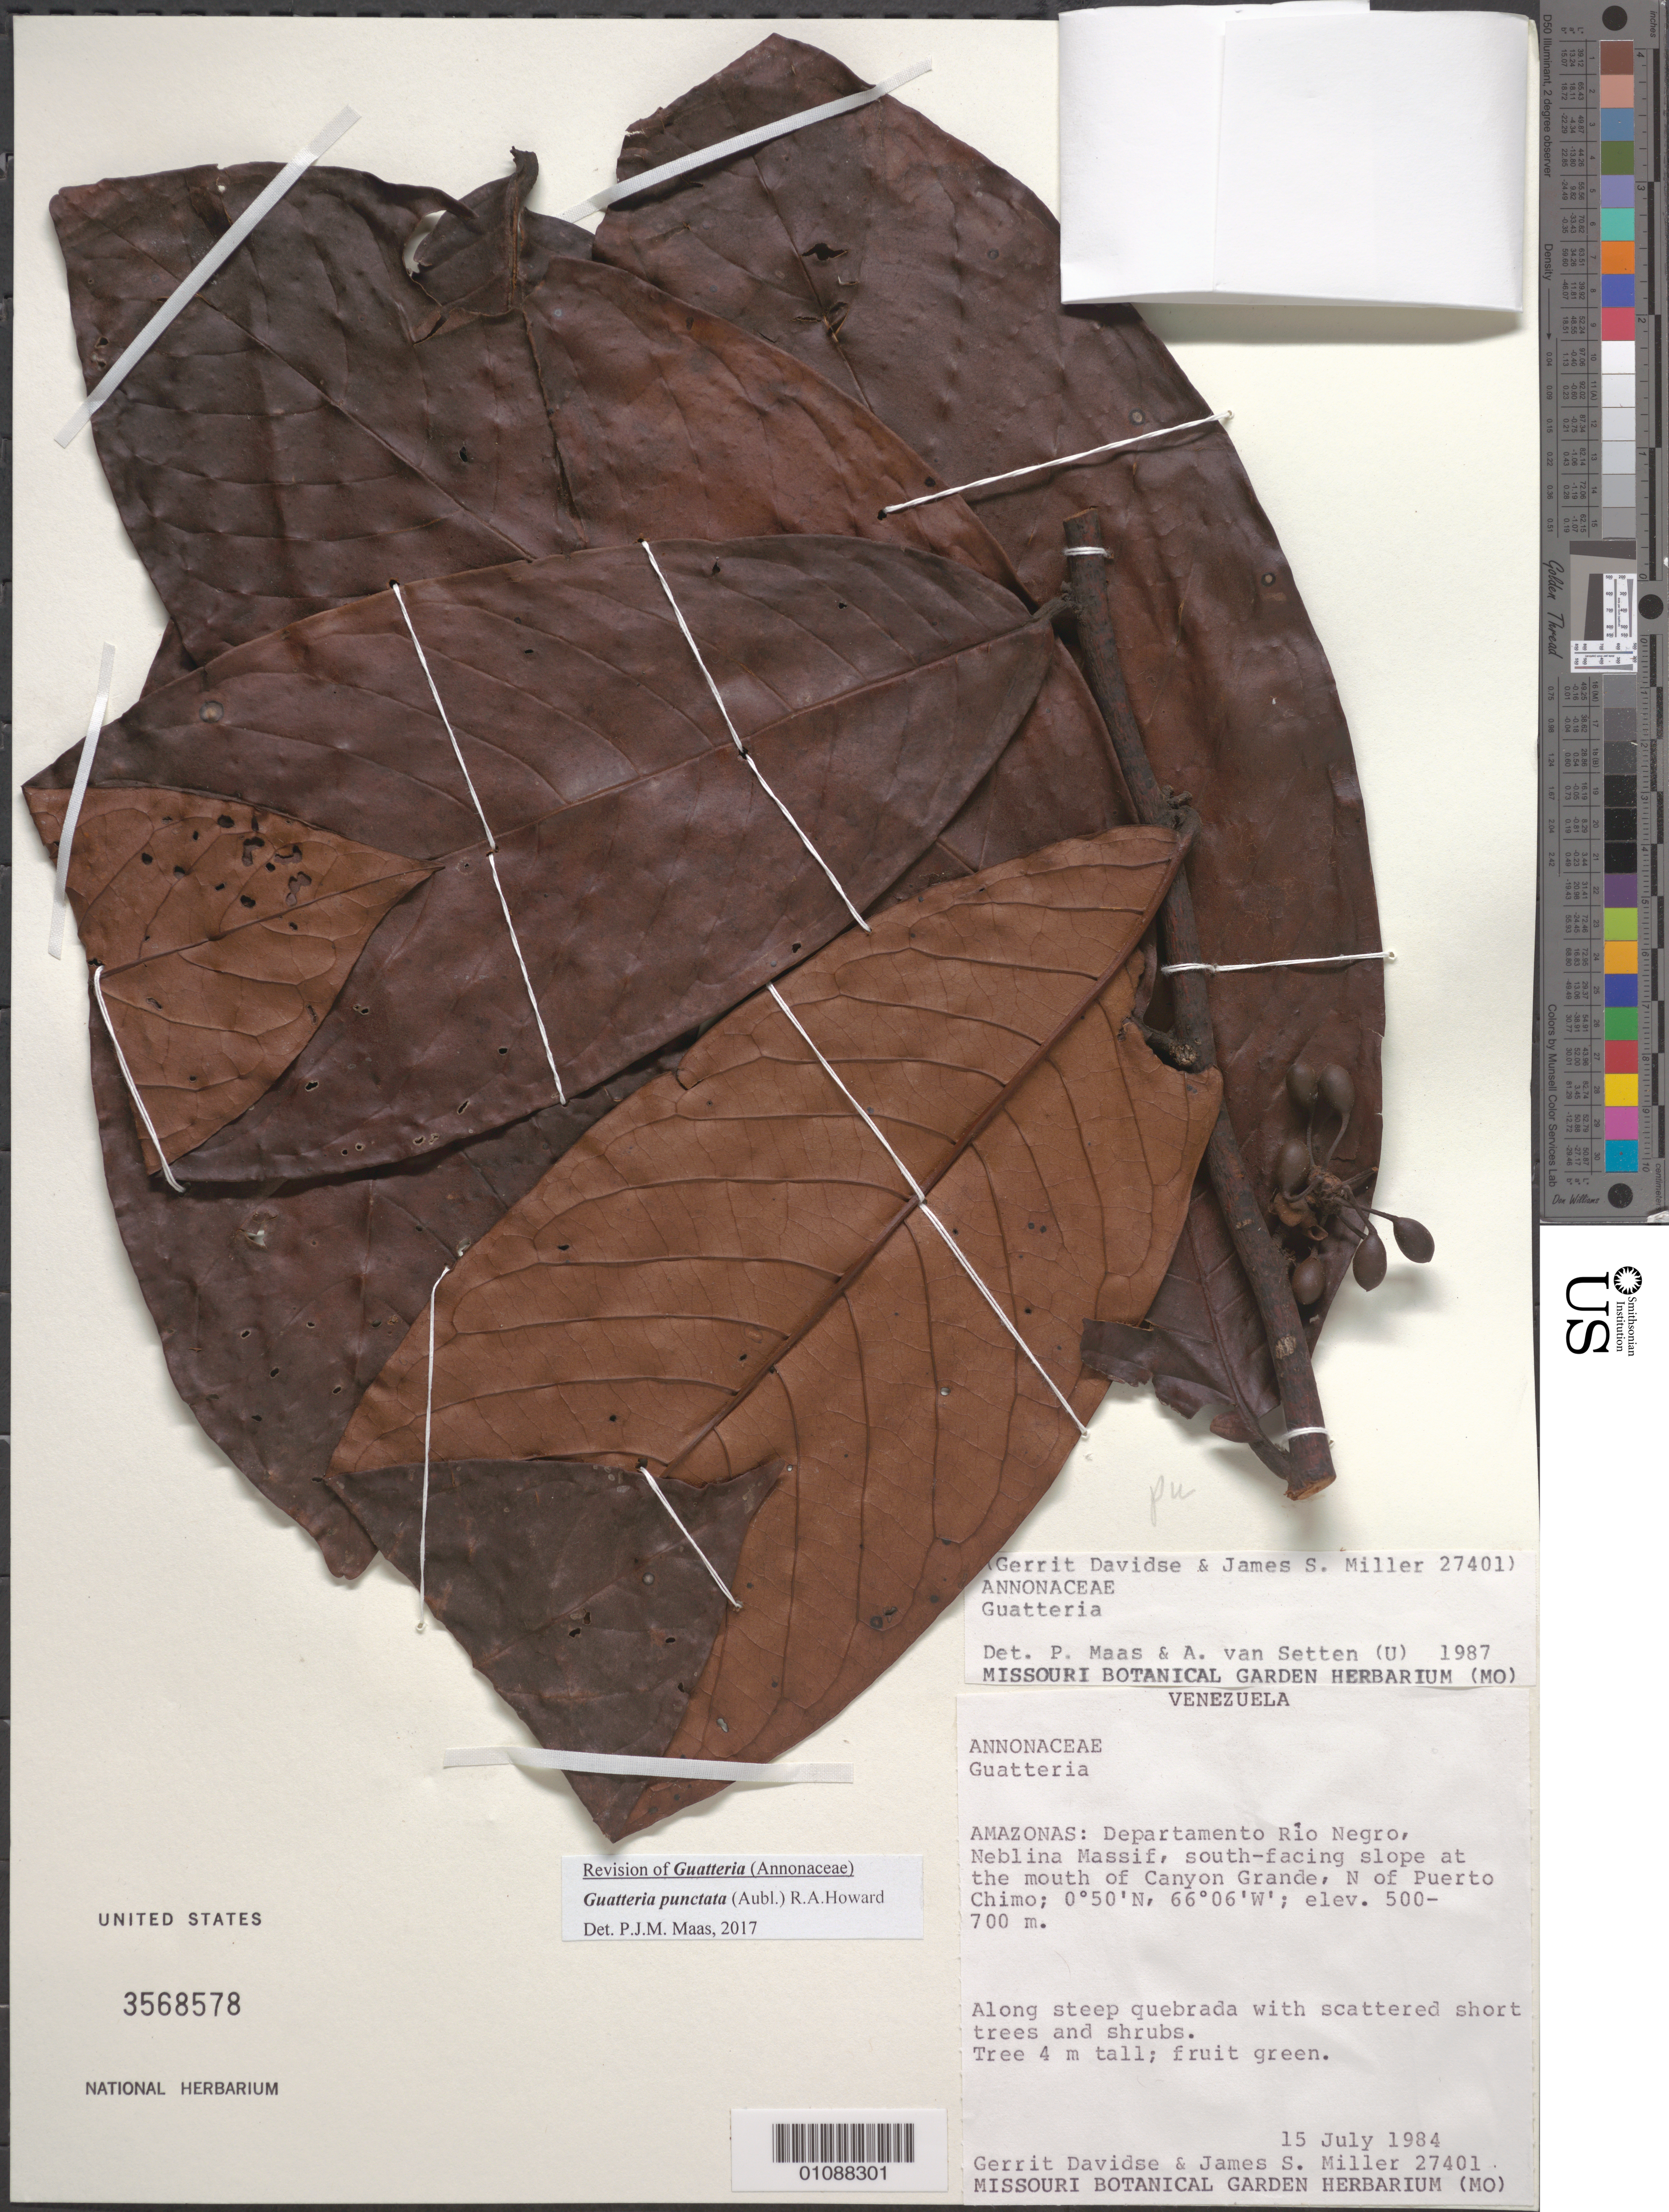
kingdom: Plantae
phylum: Tracheophyta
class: Magnoliopsida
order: Magnoliales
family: Annonaceae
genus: Guatteria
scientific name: Guatteria punctata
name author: (Aubl.) R.A. Howard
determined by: Maas, Paul J.; Maas, H.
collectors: G. Davidse & J. S. Miller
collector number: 27401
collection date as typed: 15-Jul-84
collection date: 1984-07-15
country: Venezuela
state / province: Amazonas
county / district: Río Negro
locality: Neblina Massif, mouth of Canyon Grande, N of Puerto Chimo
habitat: S-facing slope; along step quebrada with scattered short trees and shrubs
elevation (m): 500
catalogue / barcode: US 3568578